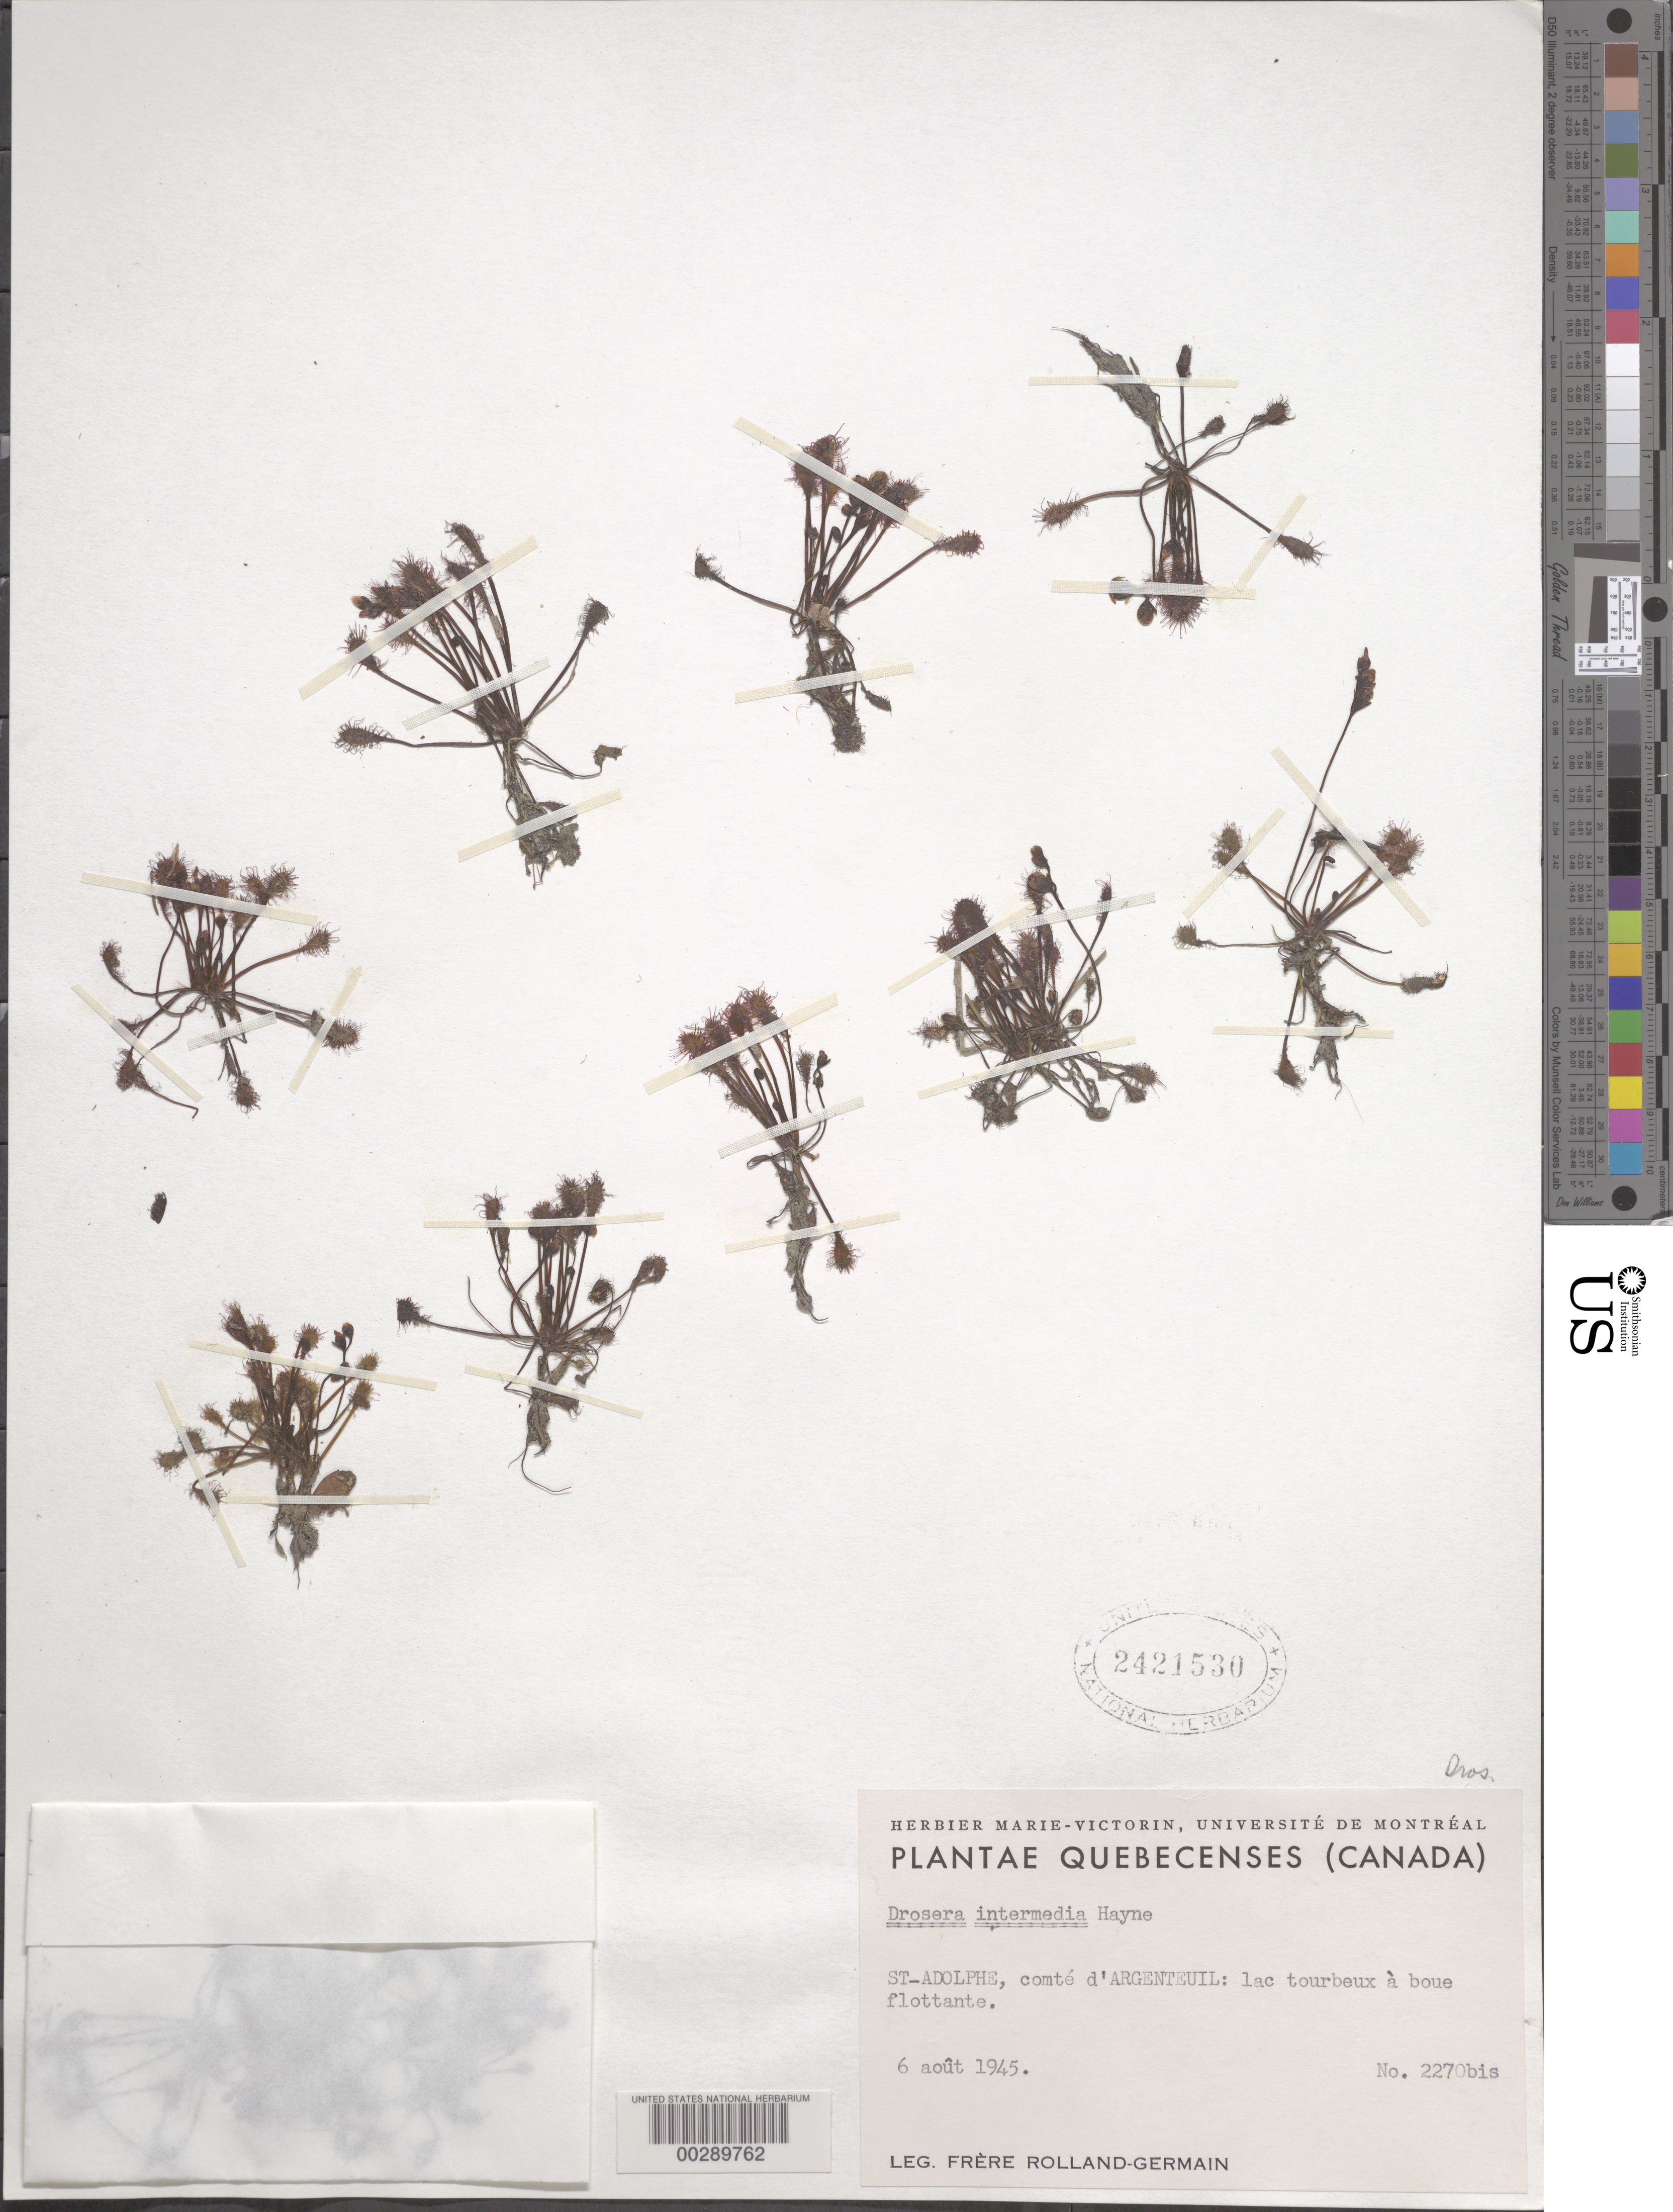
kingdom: Plantae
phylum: Tracheophyta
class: Magnoliopsida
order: Caryophyllales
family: Droseraceae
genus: Drosera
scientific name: Drosera intermedia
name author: Hayne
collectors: Rolland-Germain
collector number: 2270bis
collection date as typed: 06 Aug 1945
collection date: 1945-08-06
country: Canada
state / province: Quebec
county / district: Argenteuil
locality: Compte d'argenteuil, st-adolphe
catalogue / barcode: US 2421530